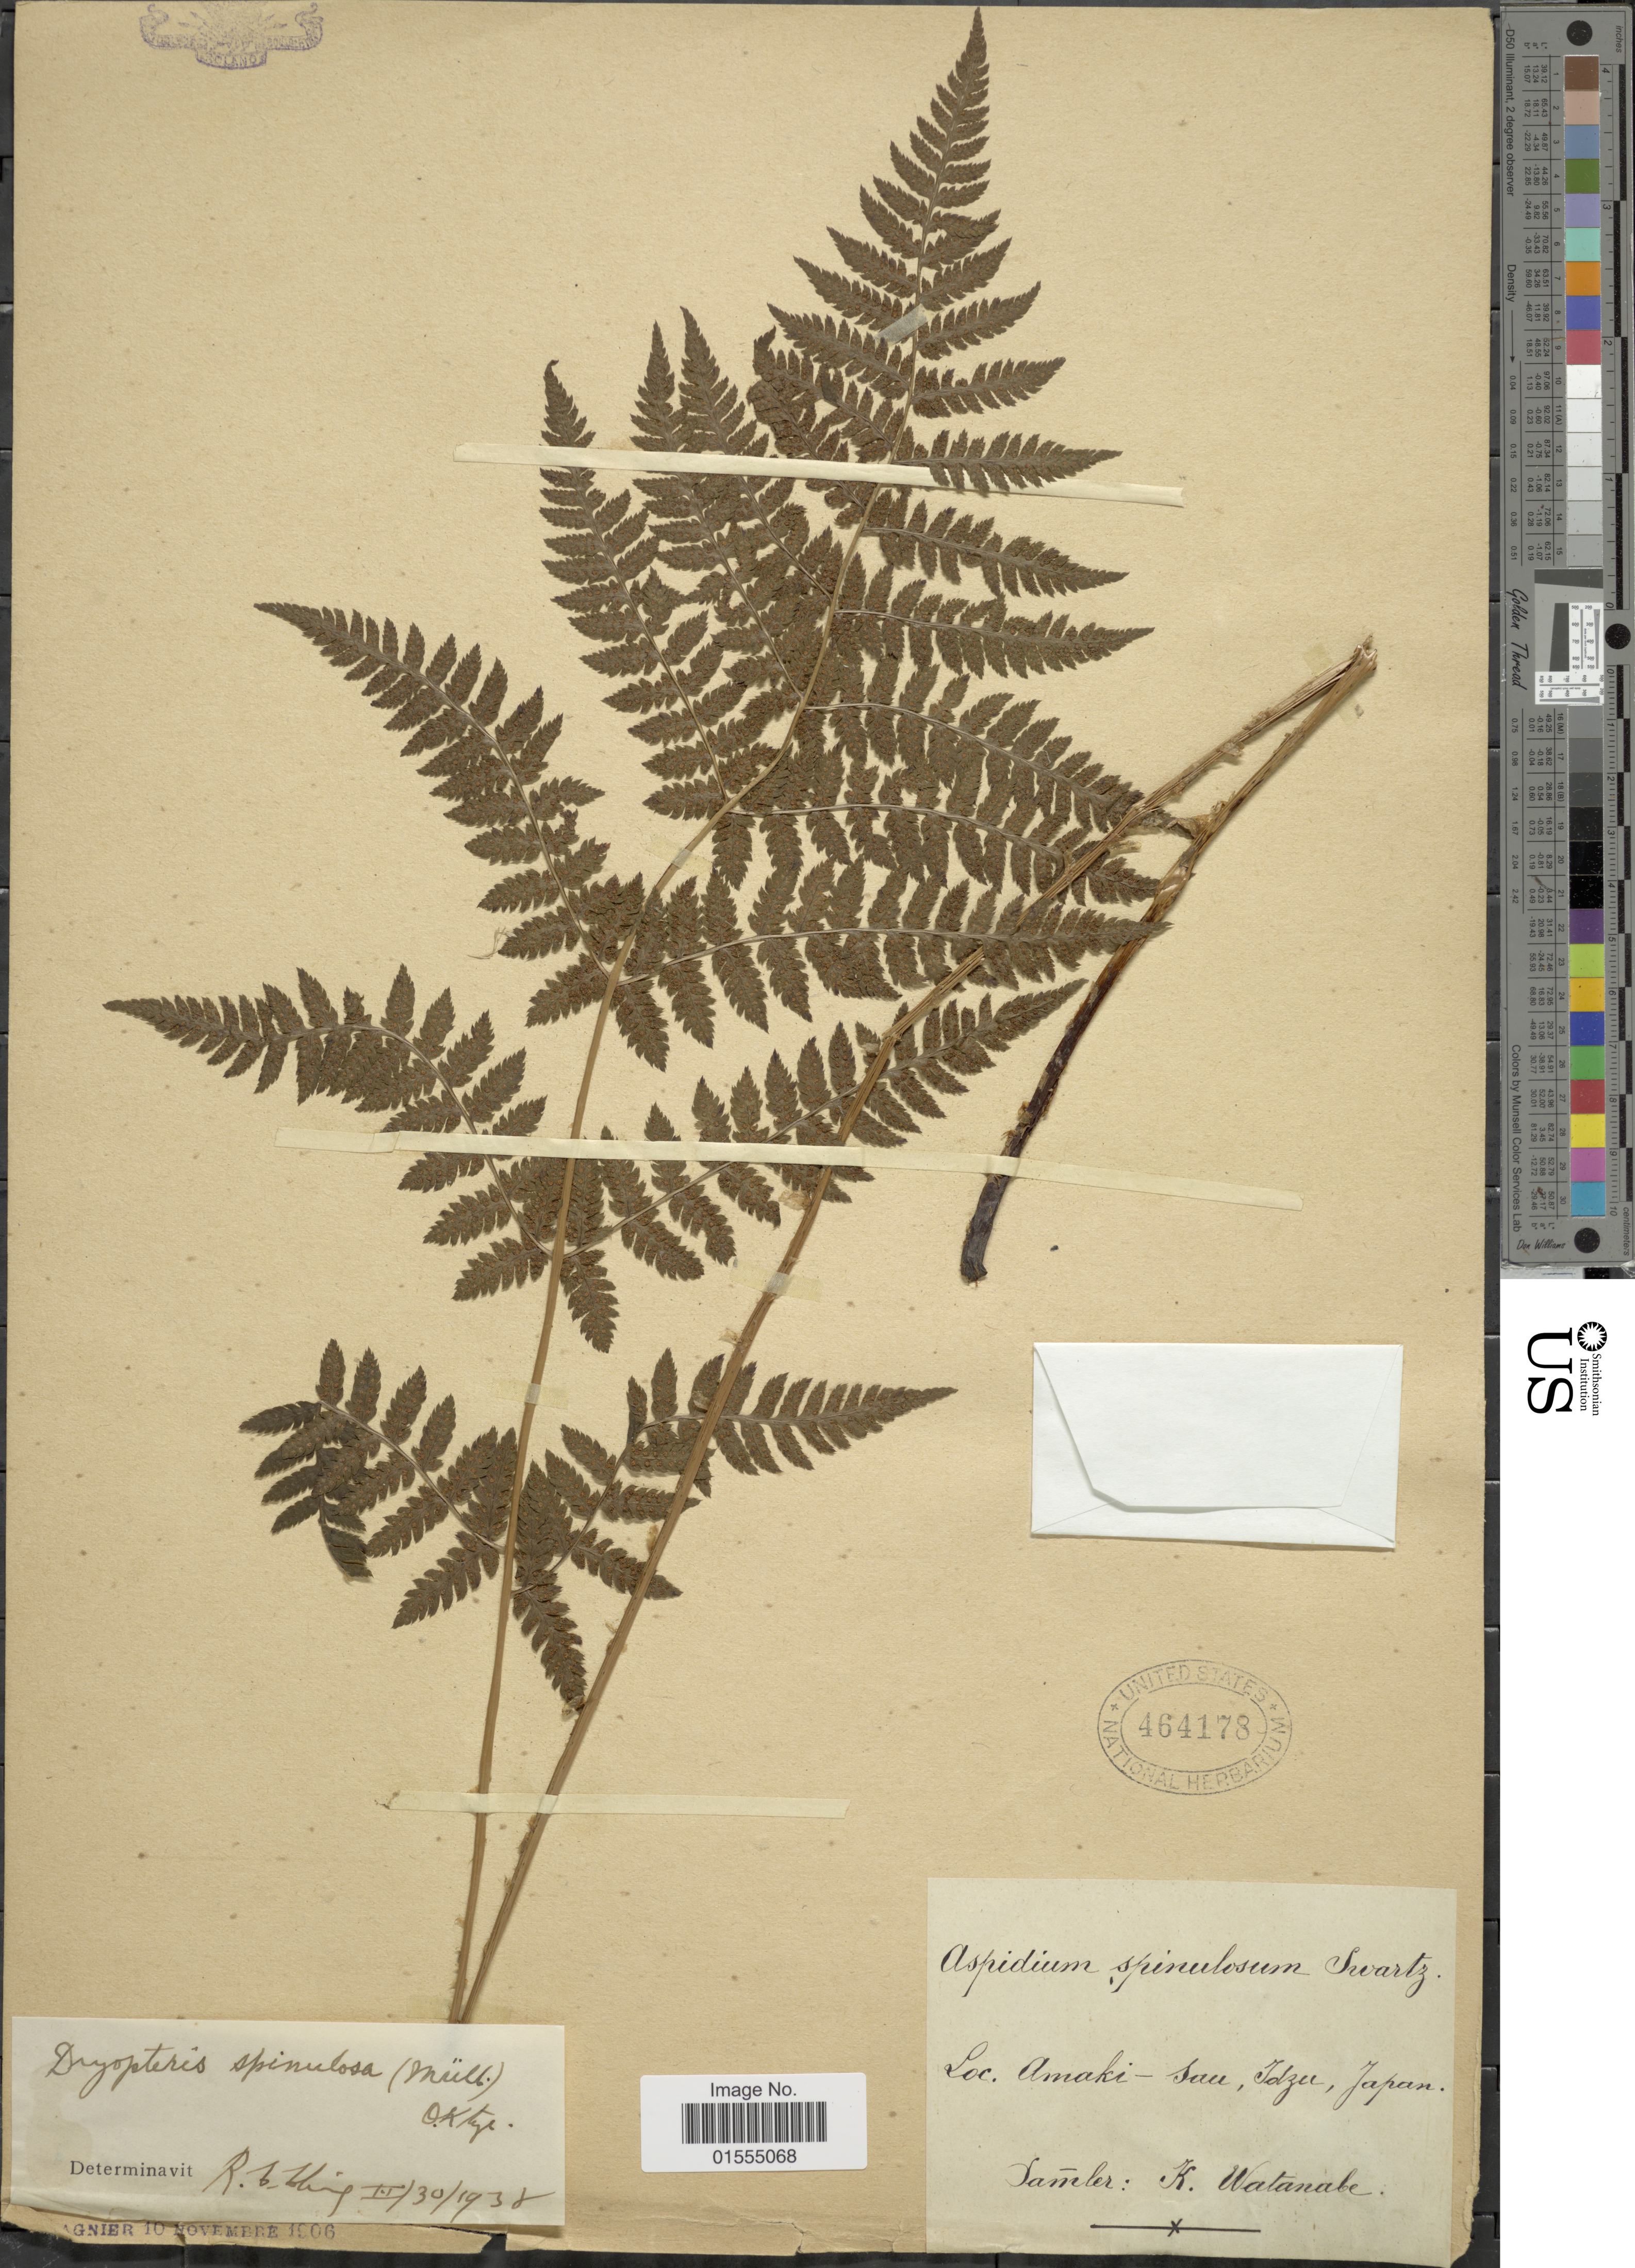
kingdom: Plantae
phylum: Tracheophyta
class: Polypodiopsida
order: Polypodiales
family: Dryopteridaceae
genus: Dryopteris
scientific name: Dryopteris spinulosa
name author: (O.F. Muell.) Watt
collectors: K. Watanabe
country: Japan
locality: Amaki- Sau, Idzu, Japan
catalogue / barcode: US 464178